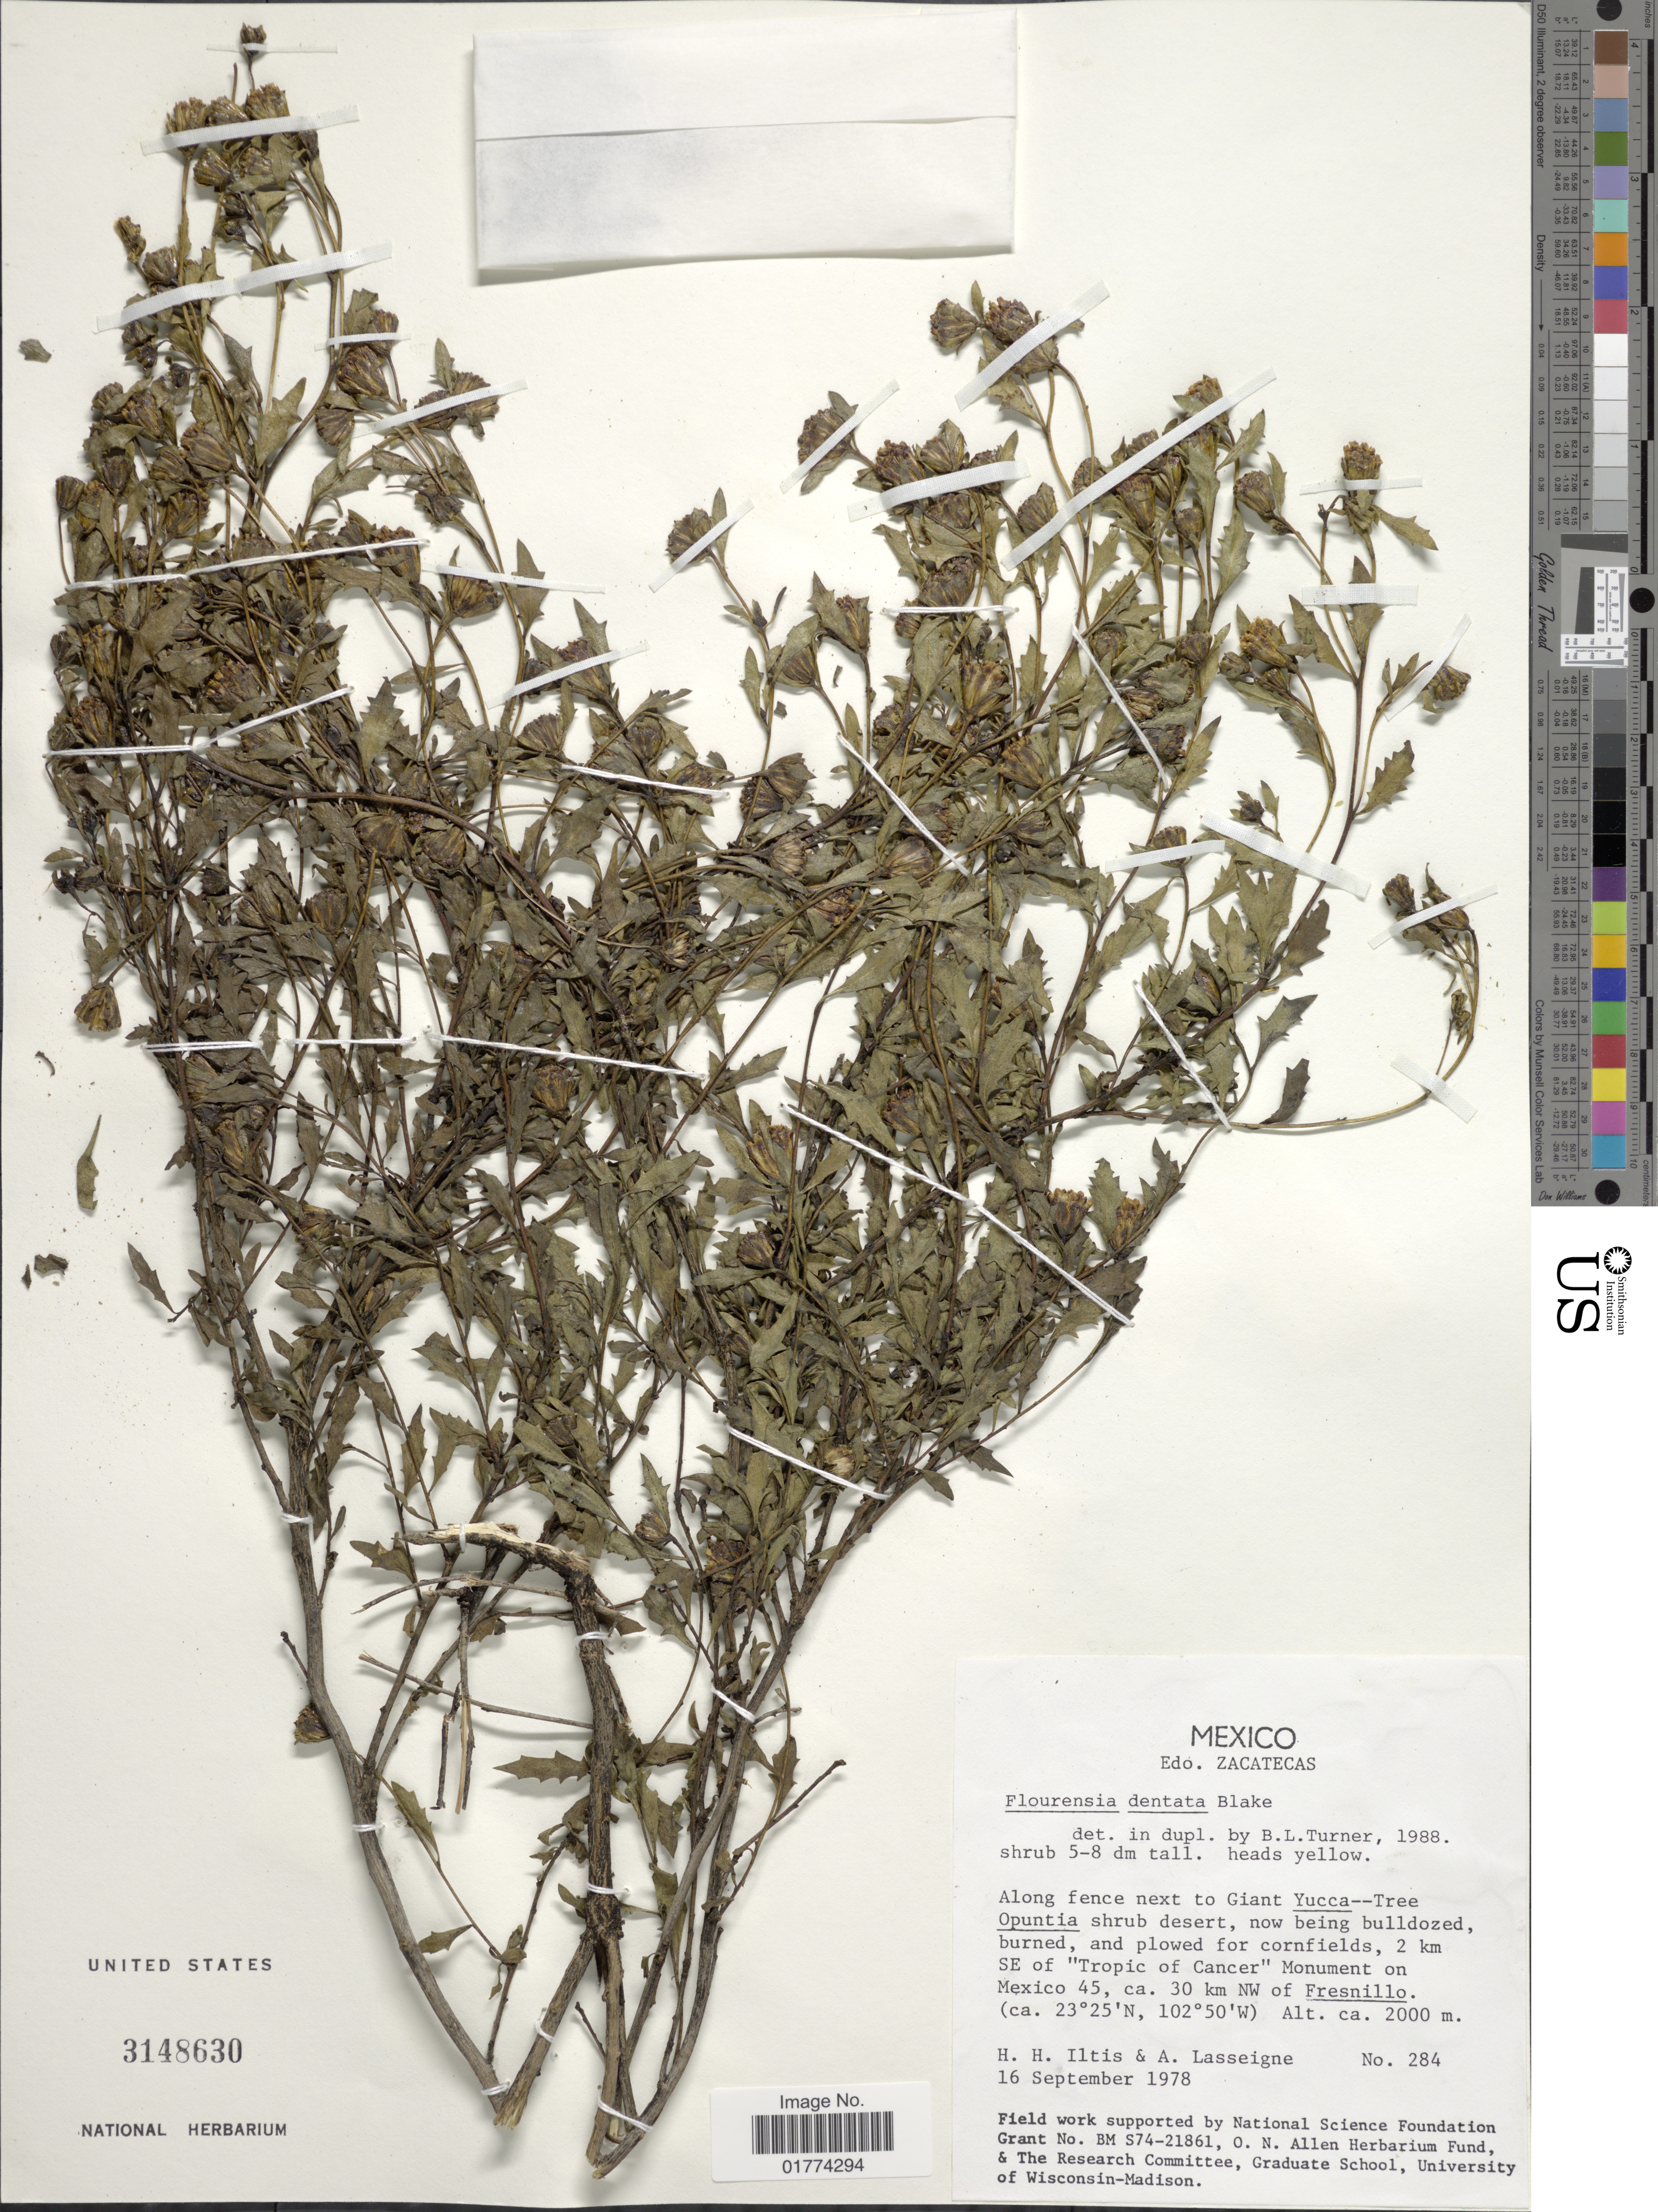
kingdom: Plantae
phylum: Tracheophyta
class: Magnoliopsida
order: Asterales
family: Asteraceae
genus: Flourensia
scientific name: Flourensia dentata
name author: S.F. Blake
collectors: H. H. Iltis & A. Lasseigne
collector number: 284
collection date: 1978-09-16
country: Mexico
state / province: Zacatecas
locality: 2 km SE of "Tropic of Cancer"Monument on Mexico 45, ca. 30 km Nw of Fresnillo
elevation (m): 2000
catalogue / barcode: US 3148630